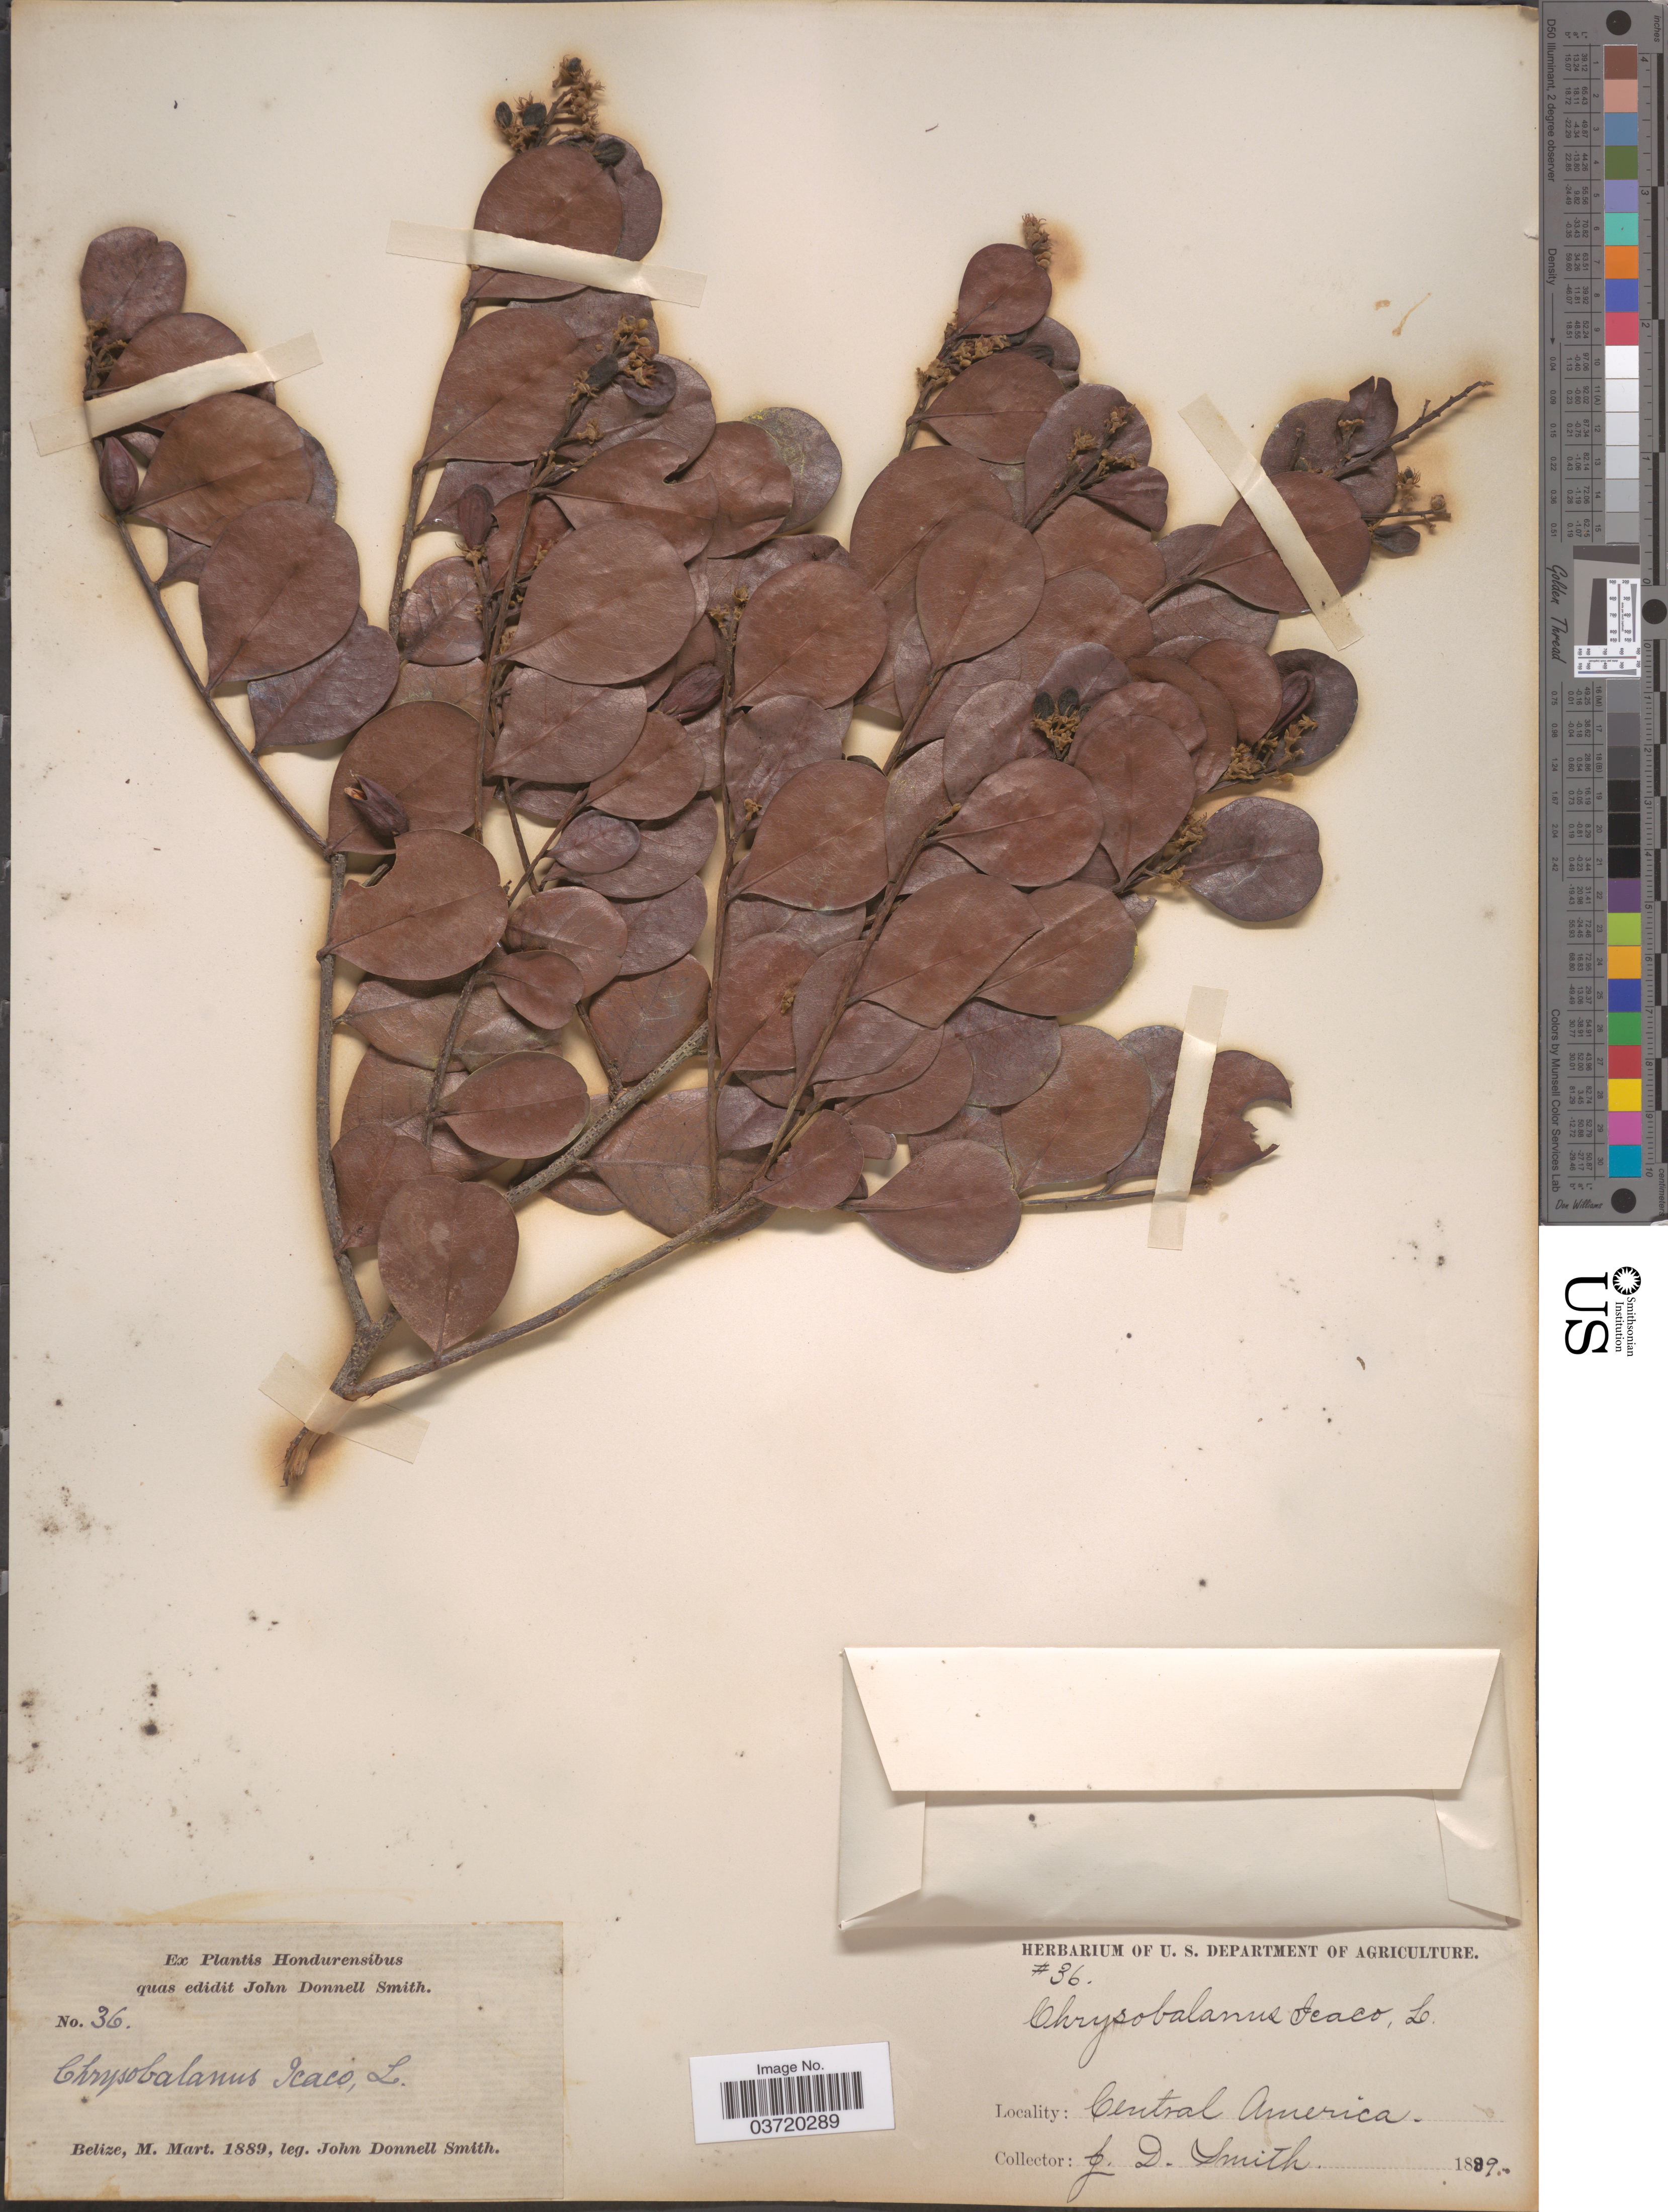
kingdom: Plantae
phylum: Tracheophyta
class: Magnoliopsida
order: Malpighiales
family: Chrysobalanaceae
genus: Chrysobalanus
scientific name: Chrysobalanus icaco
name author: L.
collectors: J. Donnell Smith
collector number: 36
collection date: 1889-03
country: Belize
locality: Hondurensibus.